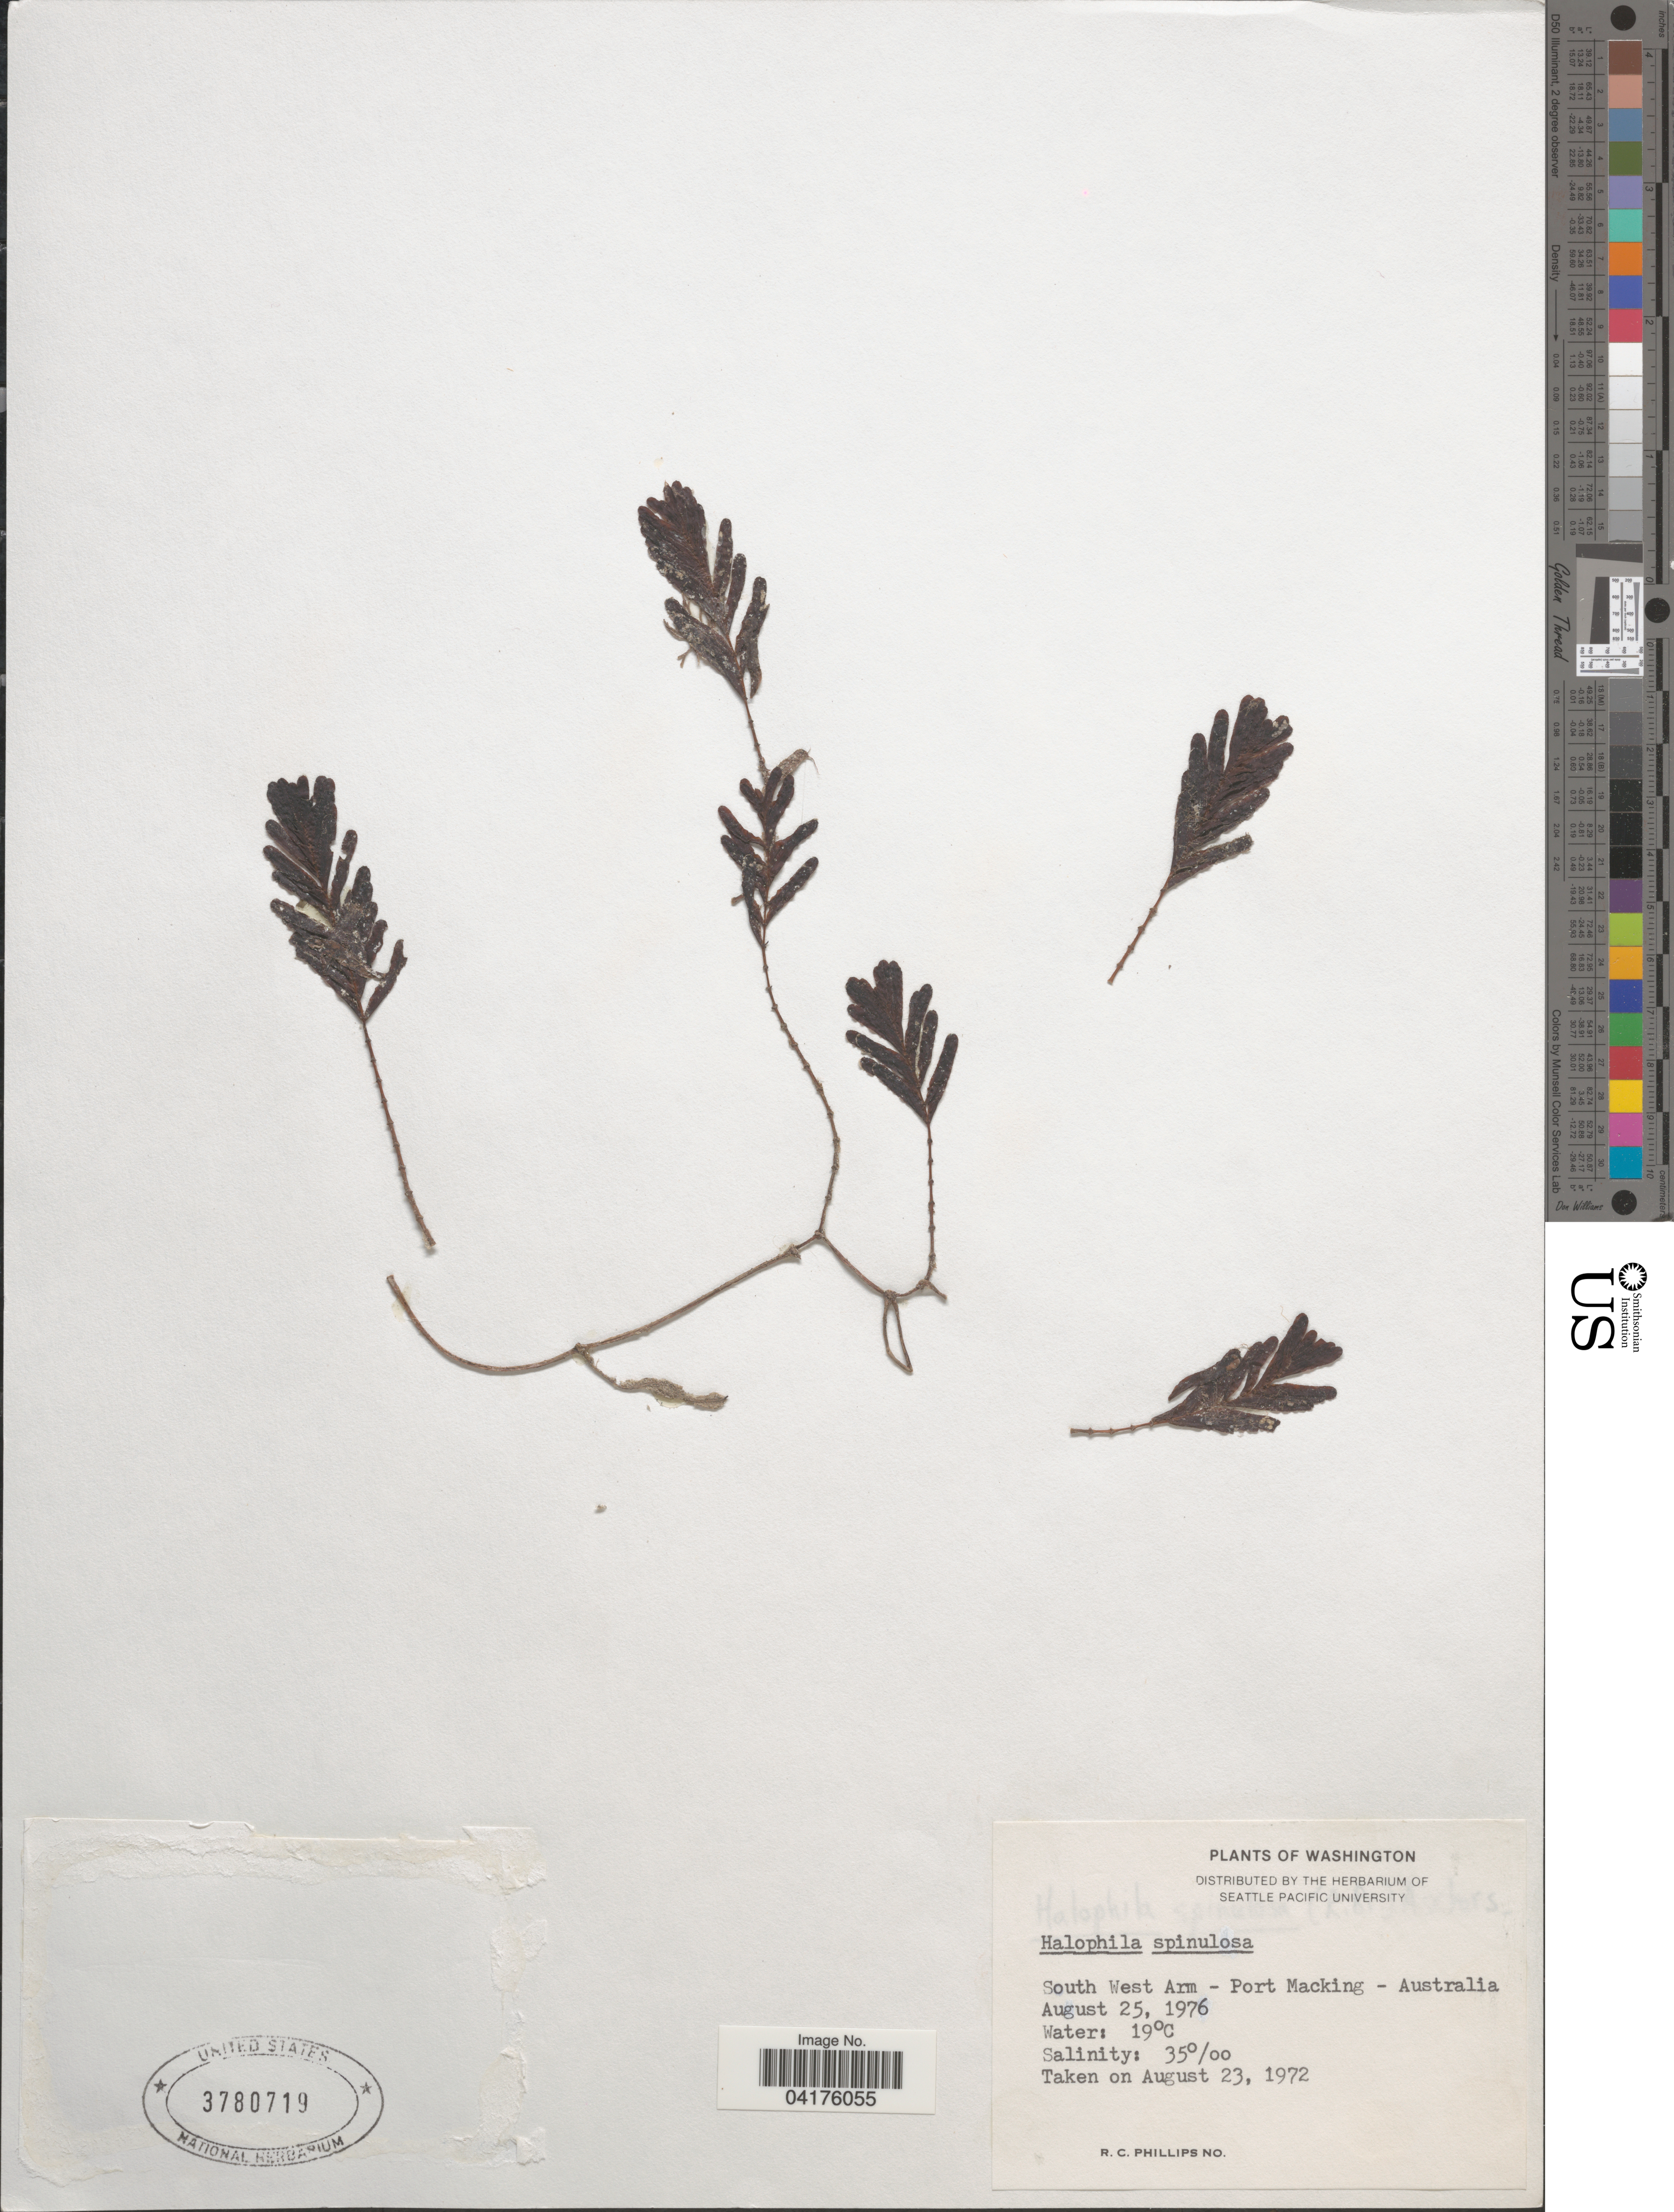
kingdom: Plantae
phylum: Tracheophyta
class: Liliopsida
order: Alismatales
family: Hydrocharitaceae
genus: Halophila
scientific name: Halophila spinulosa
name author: (R. Br.) Asch.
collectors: R. C. Phillips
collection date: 1976-08-25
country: Australia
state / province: New South Wales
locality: South West Arm - Port Macking [= Port Hacking].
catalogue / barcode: US 3780719